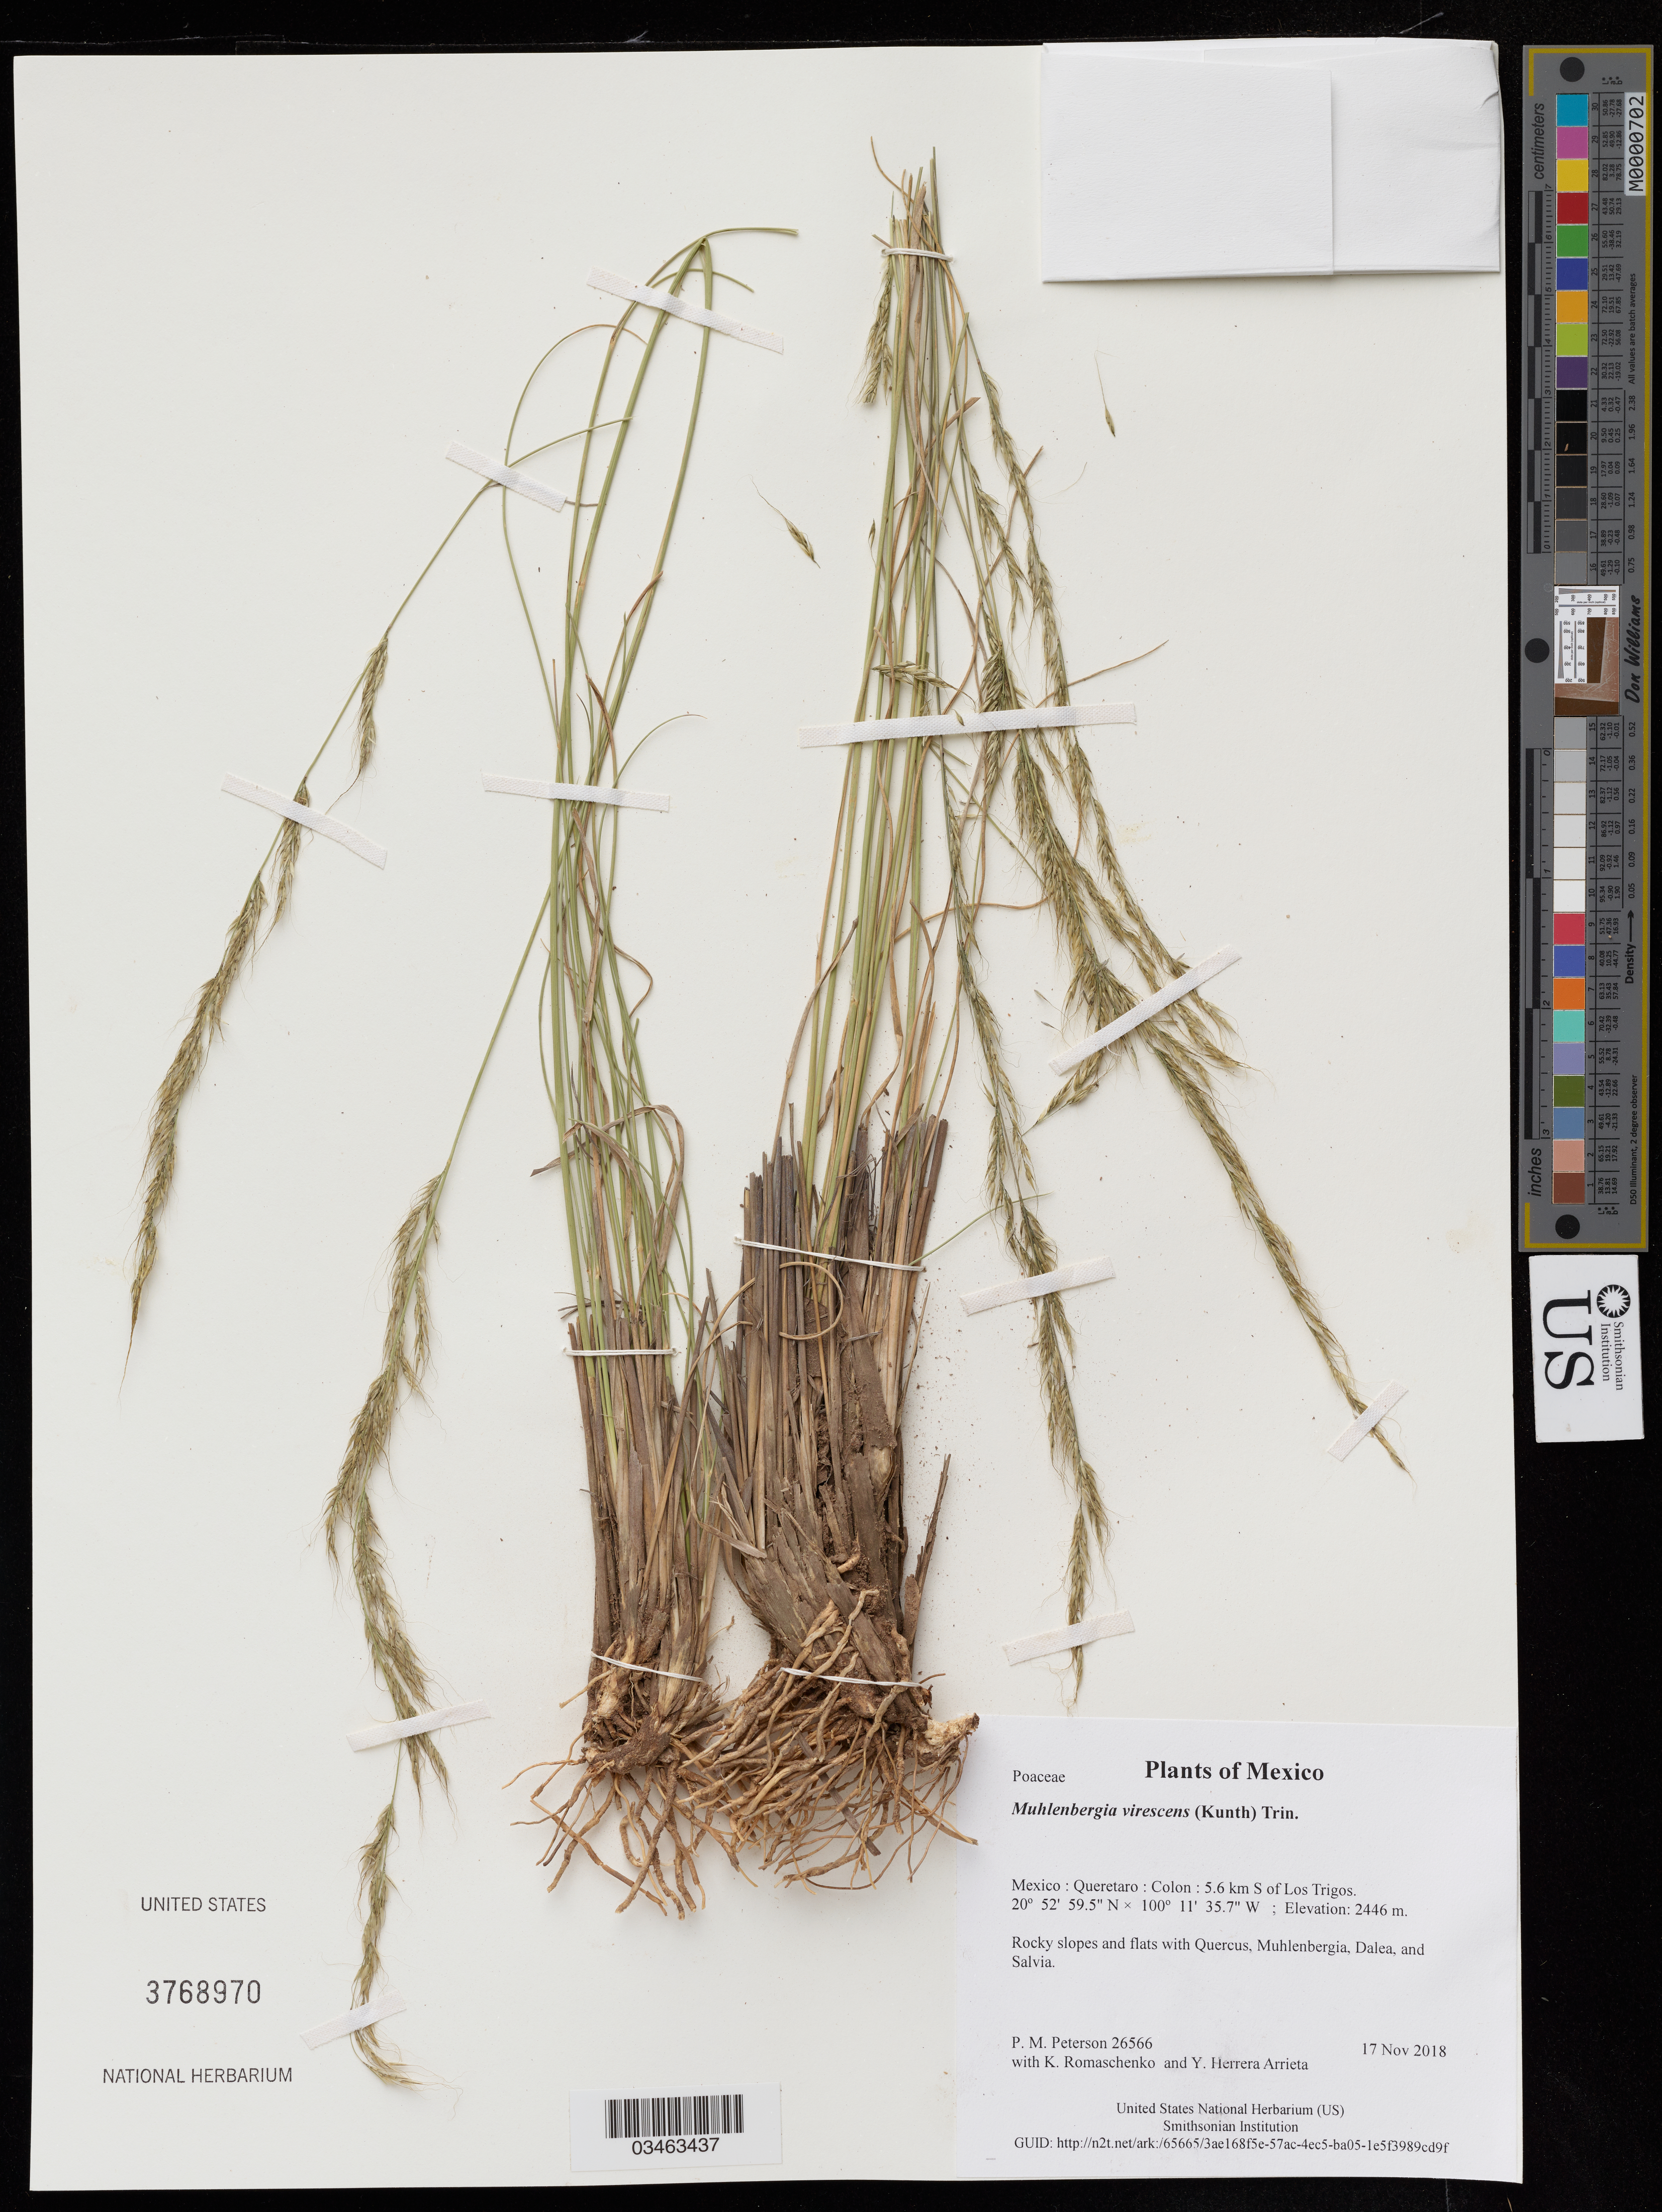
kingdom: Plantae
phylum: Tracheophyta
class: Liliopsida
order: Poales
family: Poaceae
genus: Muhlenbergia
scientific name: Muhlenbergia virescens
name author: (Kunth) Trin.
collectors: P. M. Peterson, K. Romaschenko & Y. Herrera Arrieta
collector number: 26566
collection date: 2018-11-17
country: Mexico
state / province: Queretaro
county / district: Colon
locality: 5.6 km S of Los Trigos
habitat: Rocky slopes and flats with Quercus, Muhlenbergia, Dalea, and Salvia.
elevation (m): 2446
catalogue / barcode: US 3768970